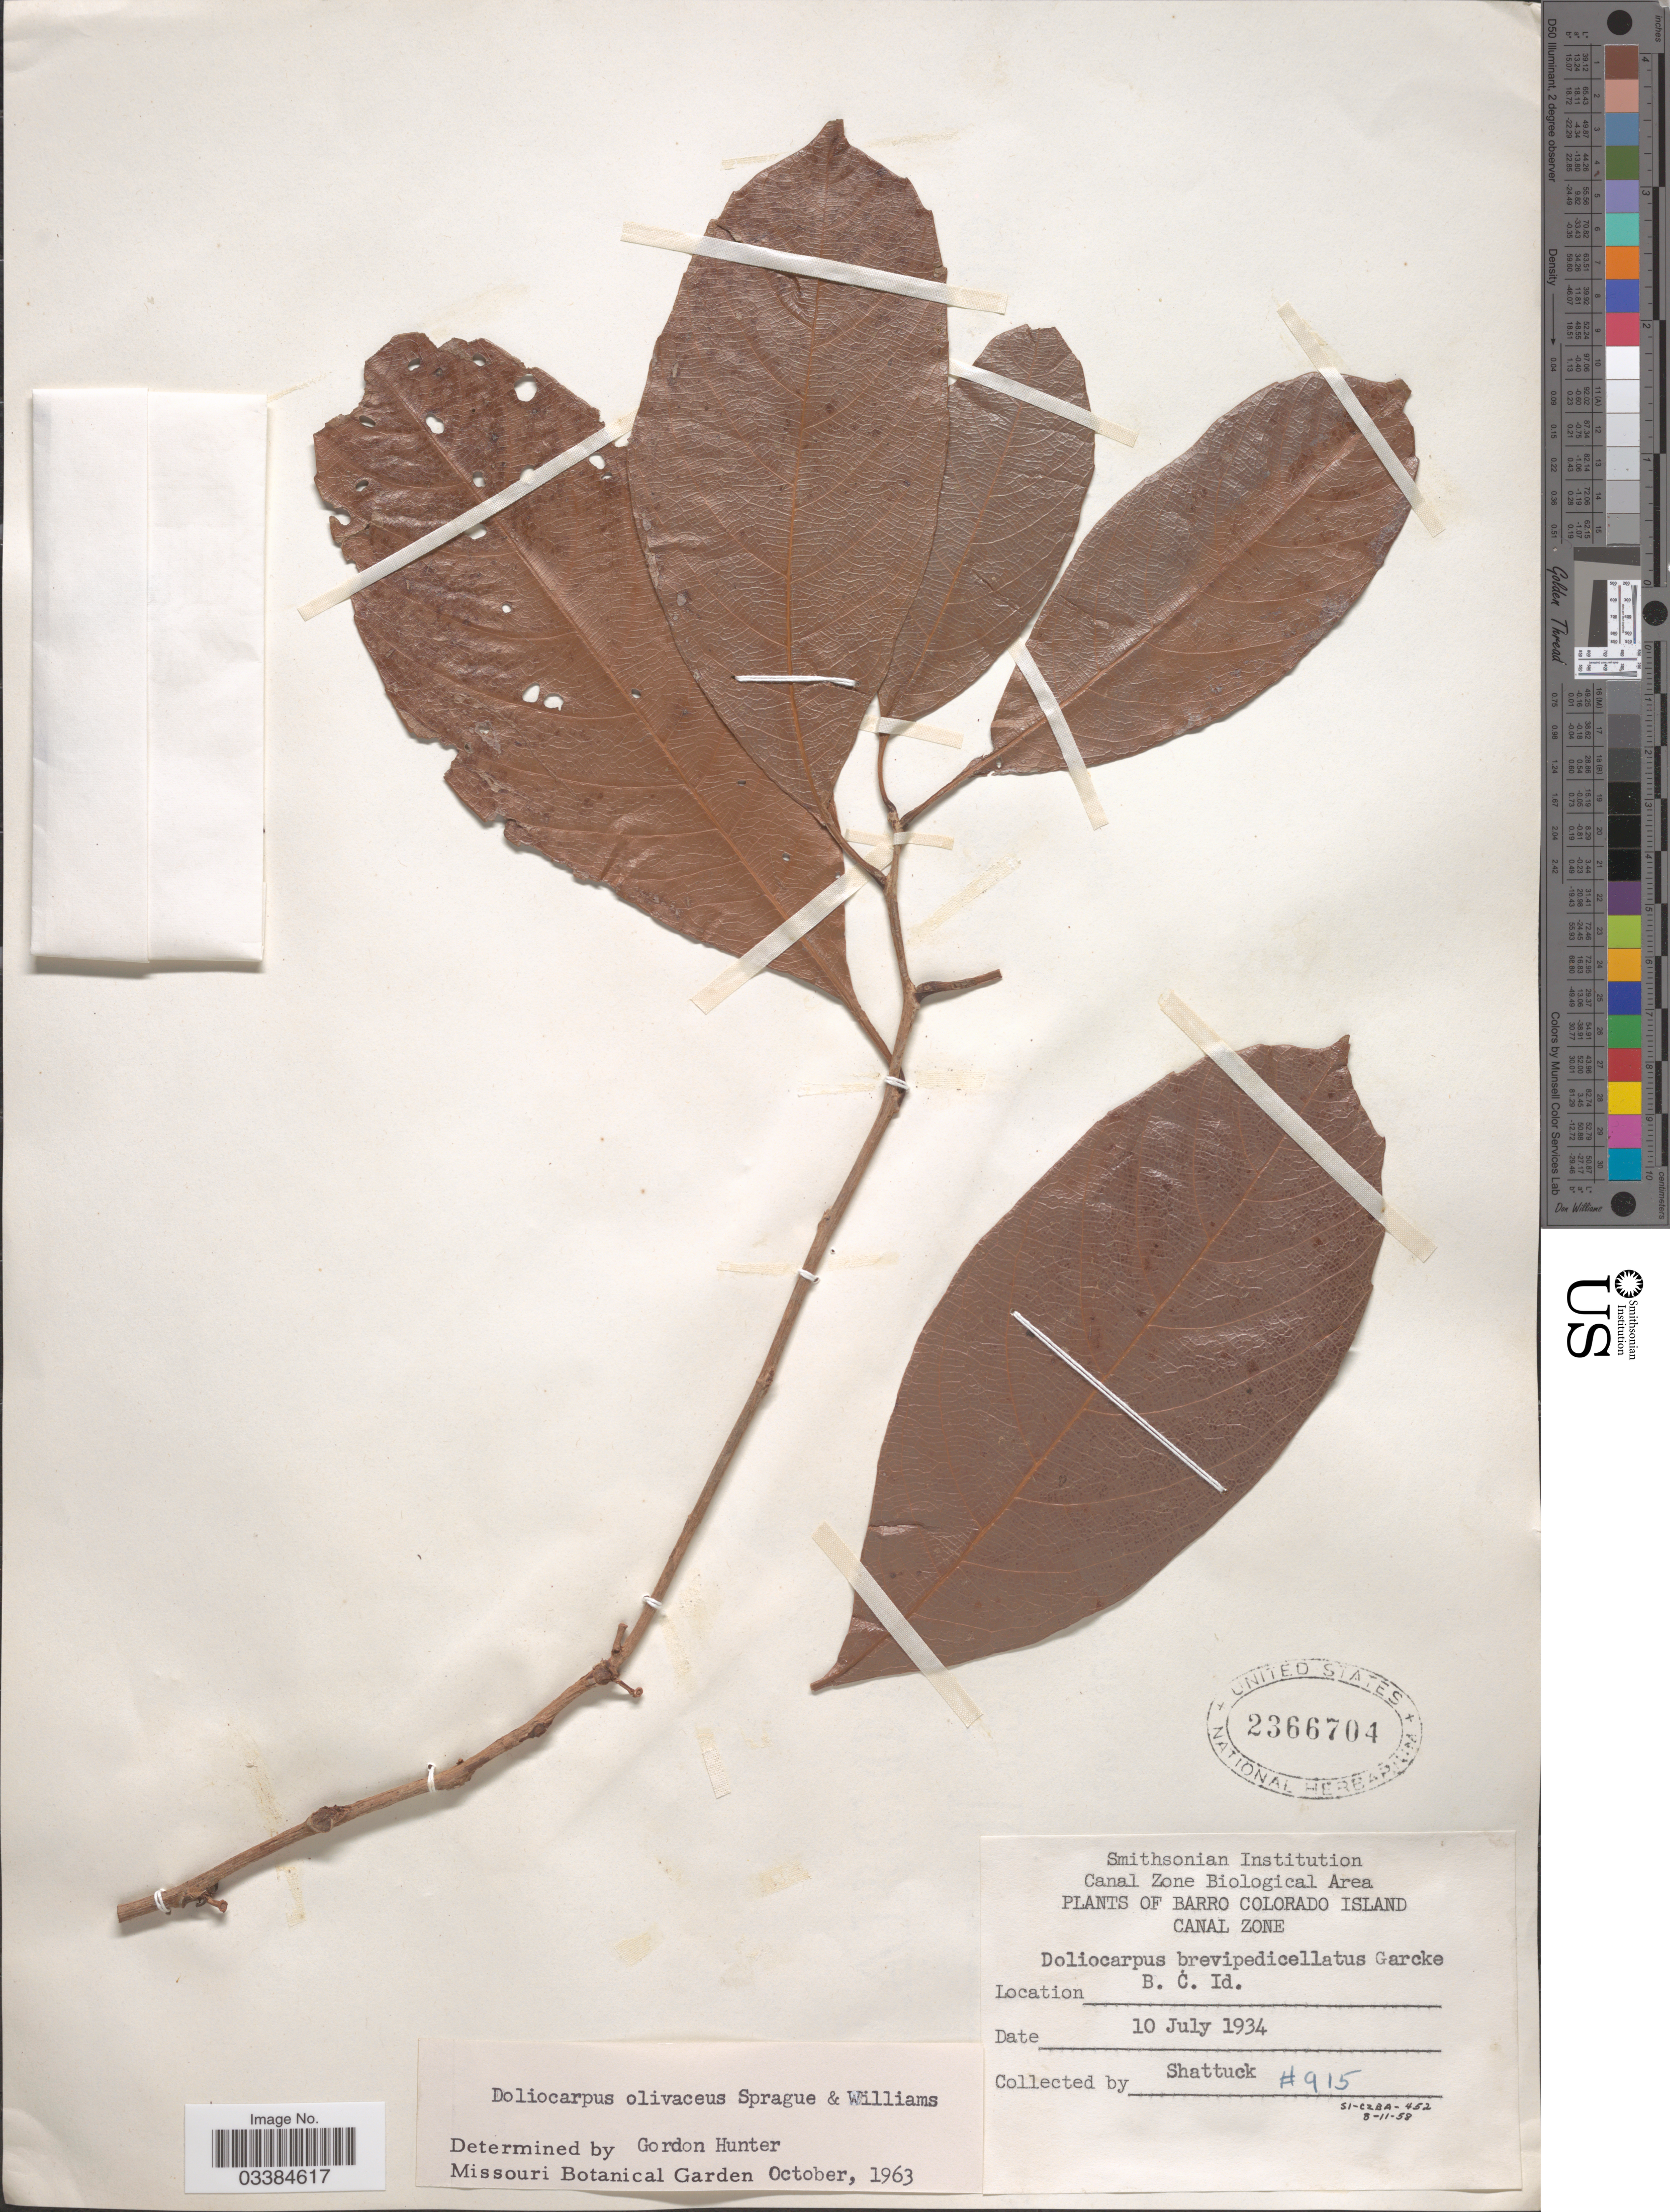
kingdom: Plantae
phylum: Tracheophyta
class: Magnoliopsida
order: Dilleniales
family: Dilleniaceae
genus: Doliocarpus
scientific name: Doliocarpus olivaceus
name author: Sprague & R.O. Williams ex Standl.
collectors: Shattuck, --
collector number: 915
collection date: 1934-07-10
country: Panama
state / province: Panamá Oeste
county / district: Canal Zone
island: Barro Colorado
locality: Barro Colorado Island. Canal Zone. B. C. Id.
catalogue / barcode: US 2366704